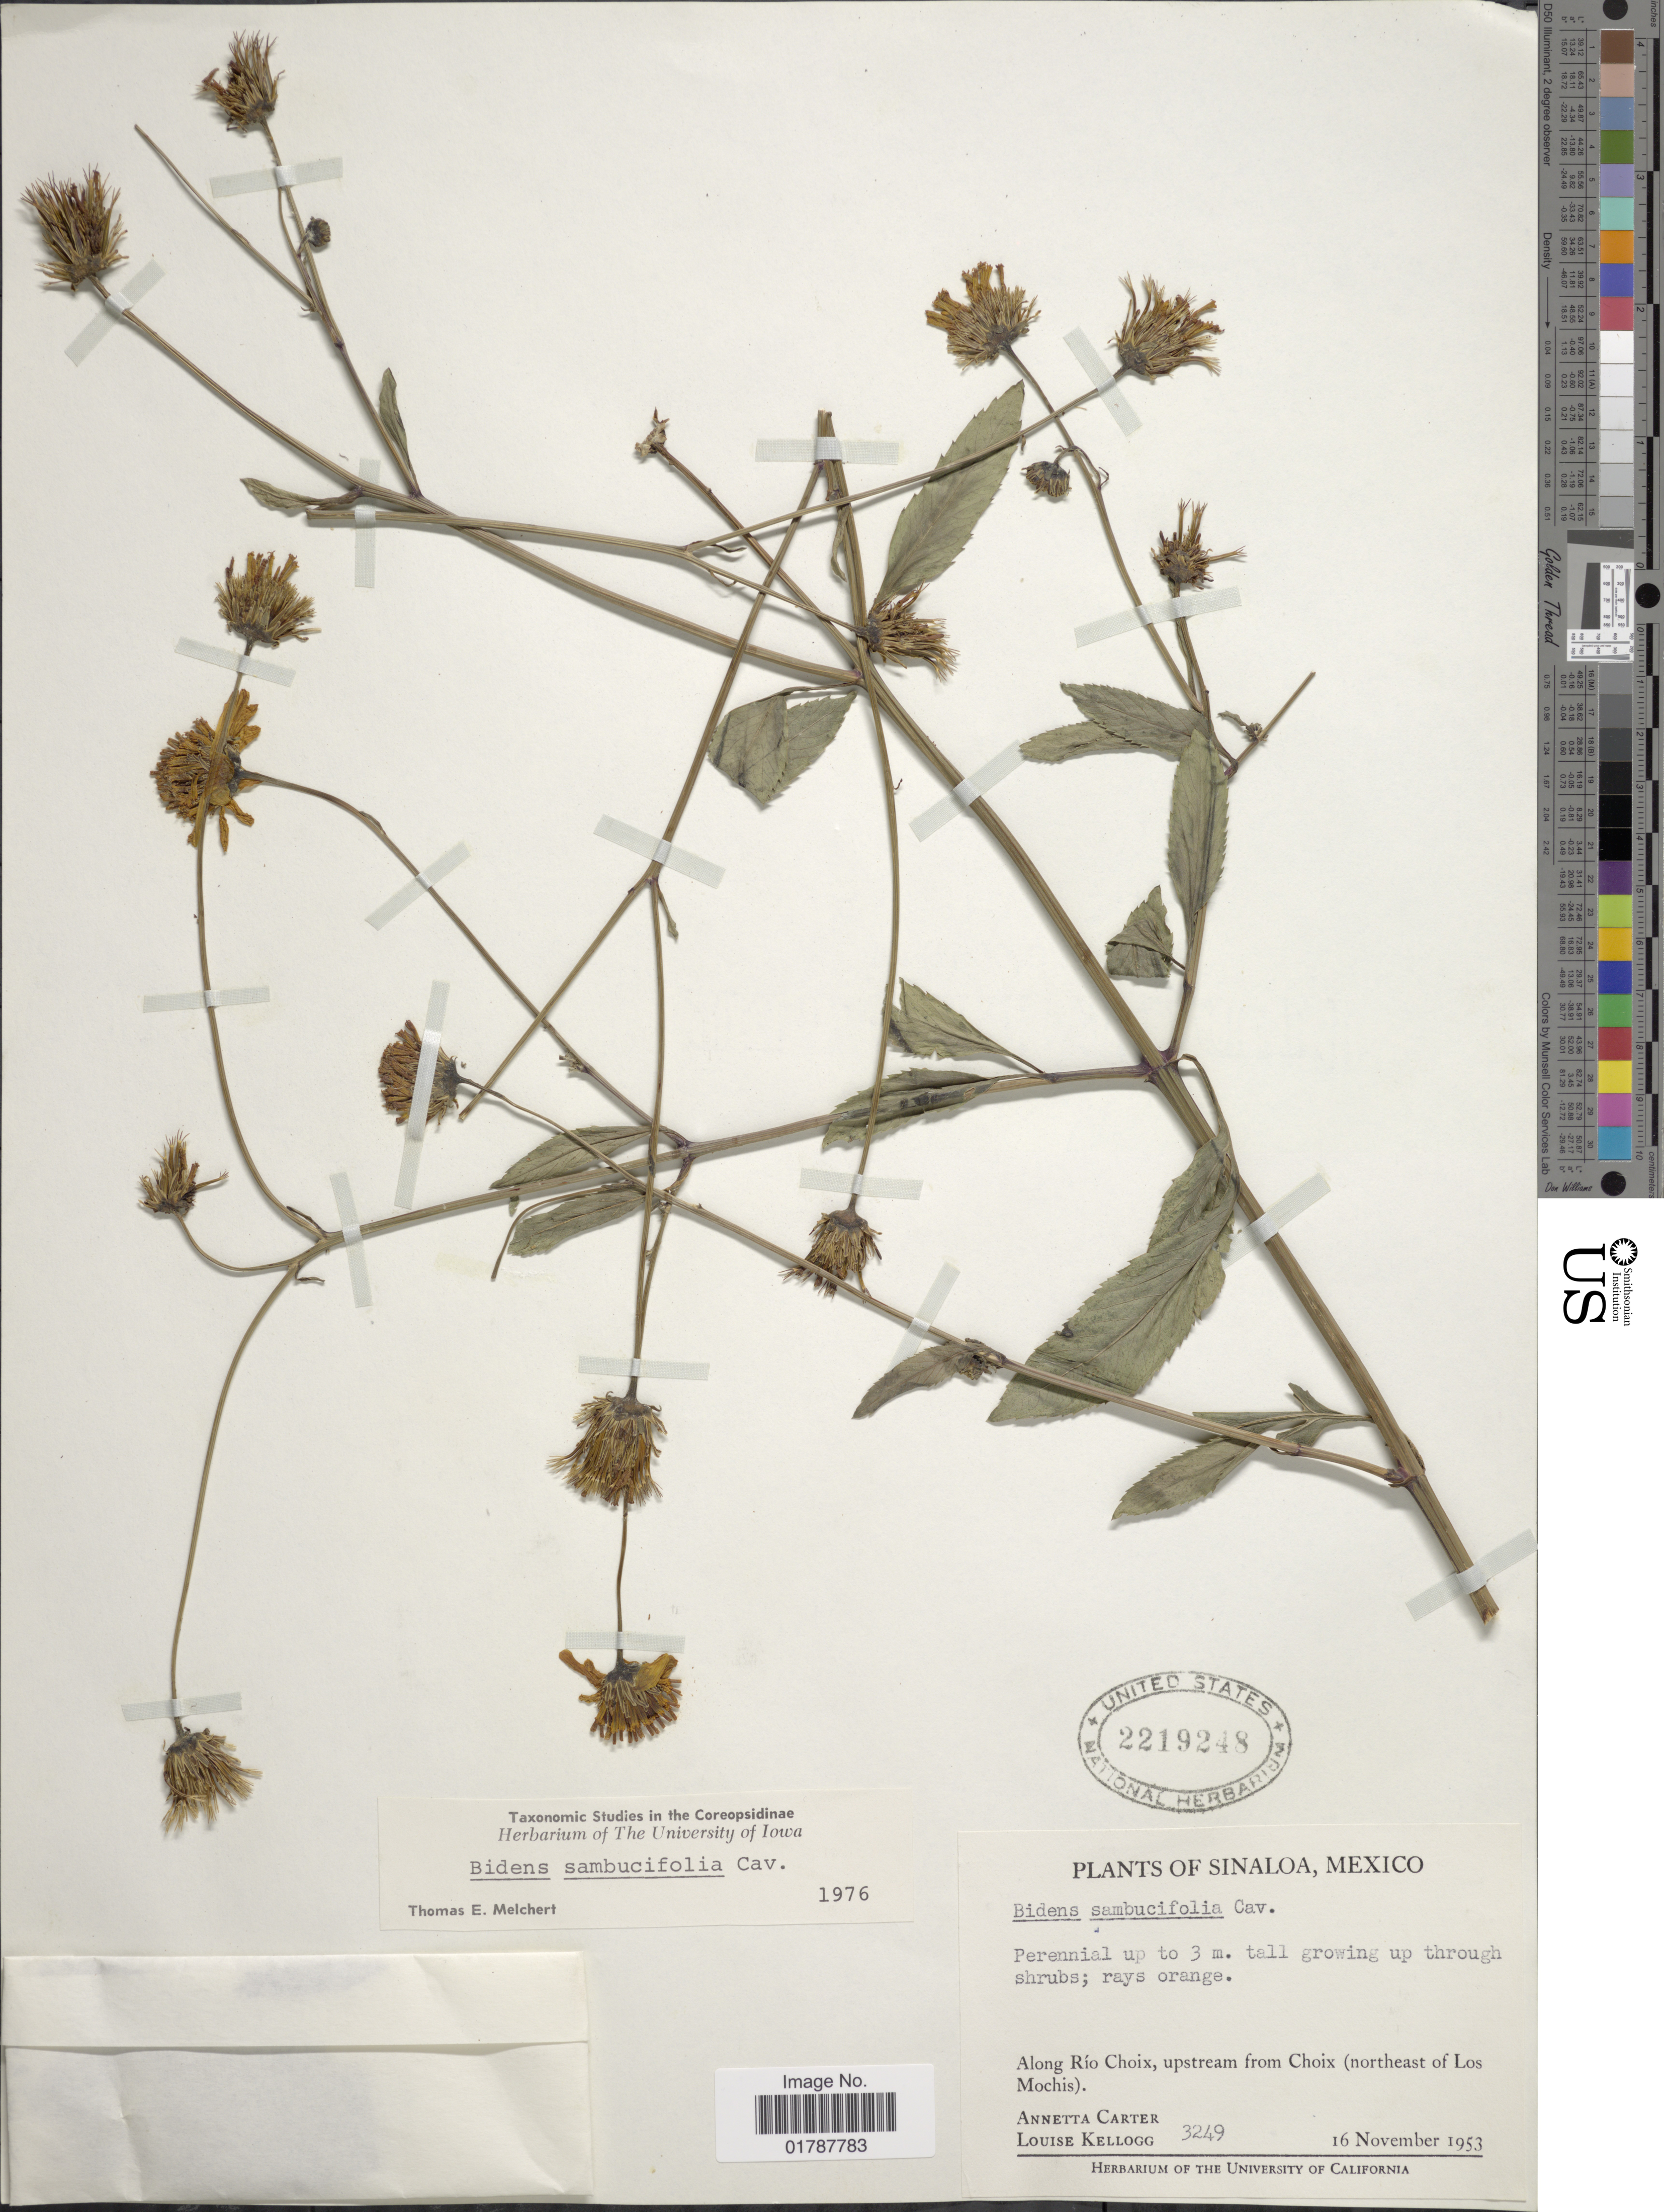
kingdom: Plantae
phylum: Tracheophyta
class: Magnoliopsida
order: Asterales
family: Asteraceae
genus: Bidens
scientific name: Bidens sambucifolia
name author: Cav.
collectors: A. Carter & L. Kellogg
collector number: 3249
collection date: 1953-11-16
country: Mexico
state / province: Sinaloa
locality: Sinaloa, Mexico, Along Rio Choix, upstream from Choix (northeast of Los Mochis)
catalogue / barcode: US 2219248